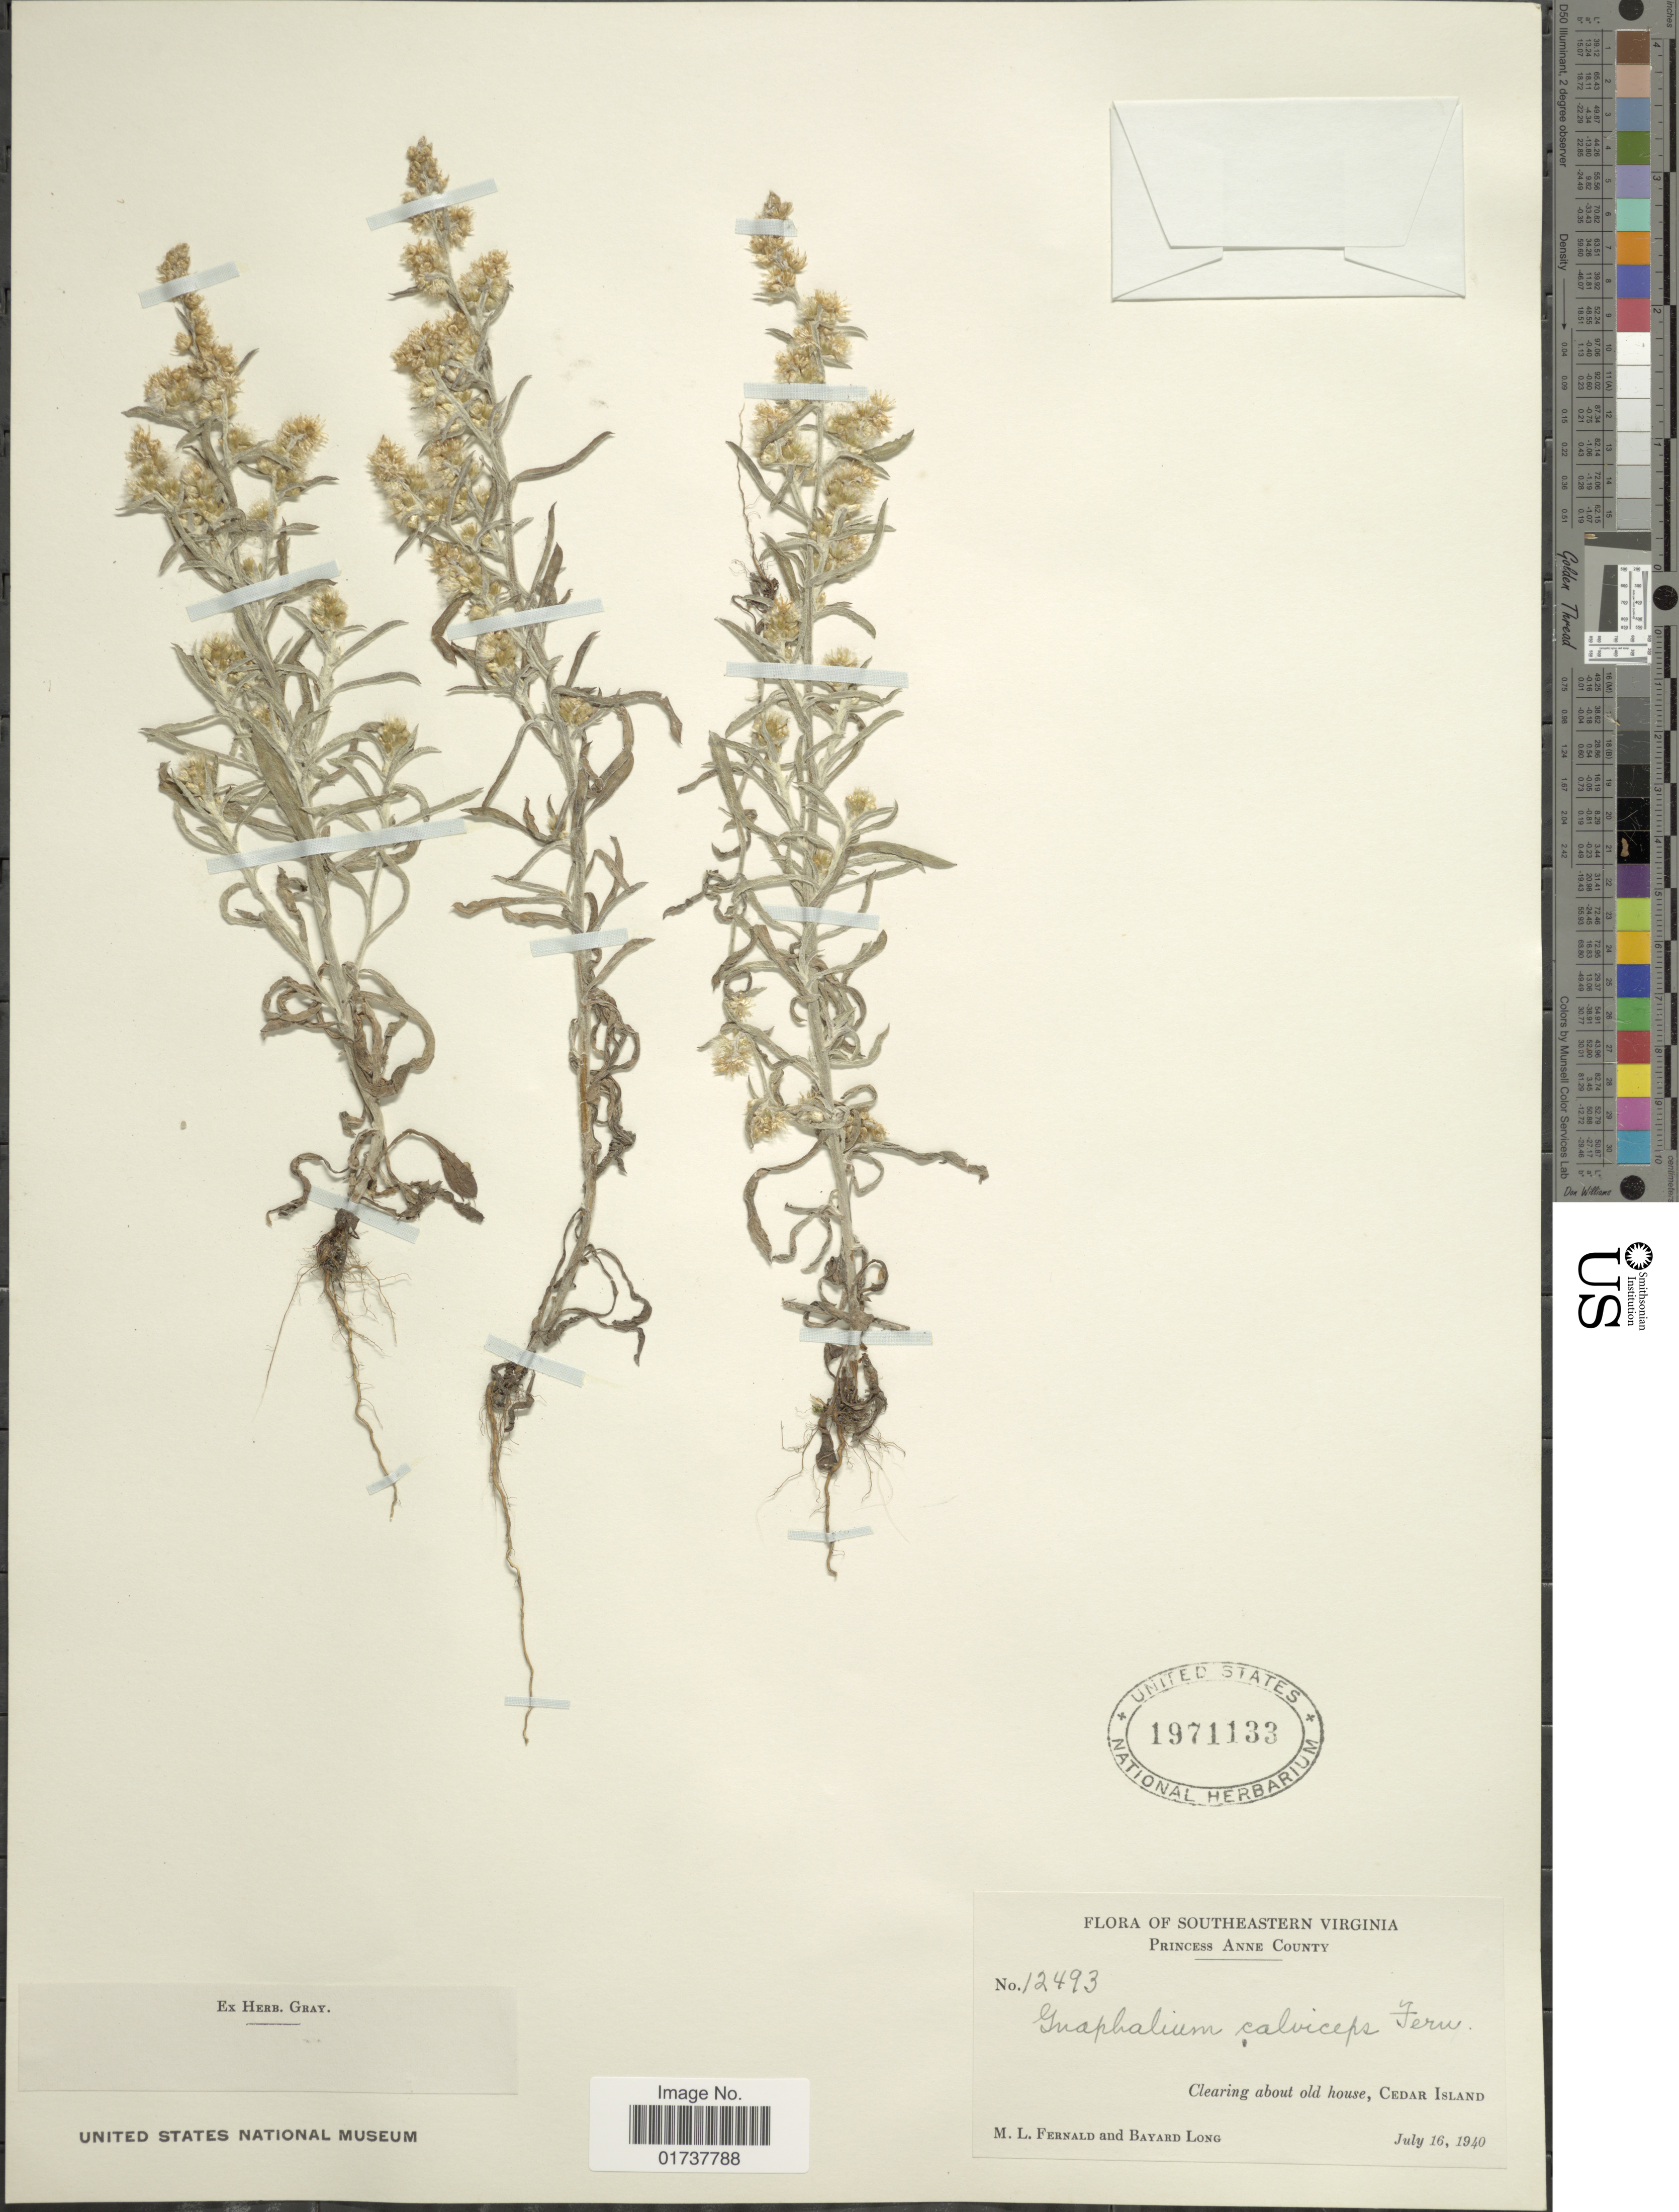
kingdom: Plantae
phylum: Tracheophyta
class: Magnoliopsida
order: Asterales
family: Asteraceae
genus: Gamochaeta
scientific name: Gamochaeta claviceps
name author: (Fernald) Cabrera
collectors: M. L. Fernald & B. Long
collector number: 12493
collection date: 1940-07-16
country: United States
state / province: Virginia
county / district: City of Virginia Beach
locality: Southeastern Virginia, Princess Anne (=historic county name) County, Clearing about old house, Cedar Island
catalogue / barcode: US 1971133